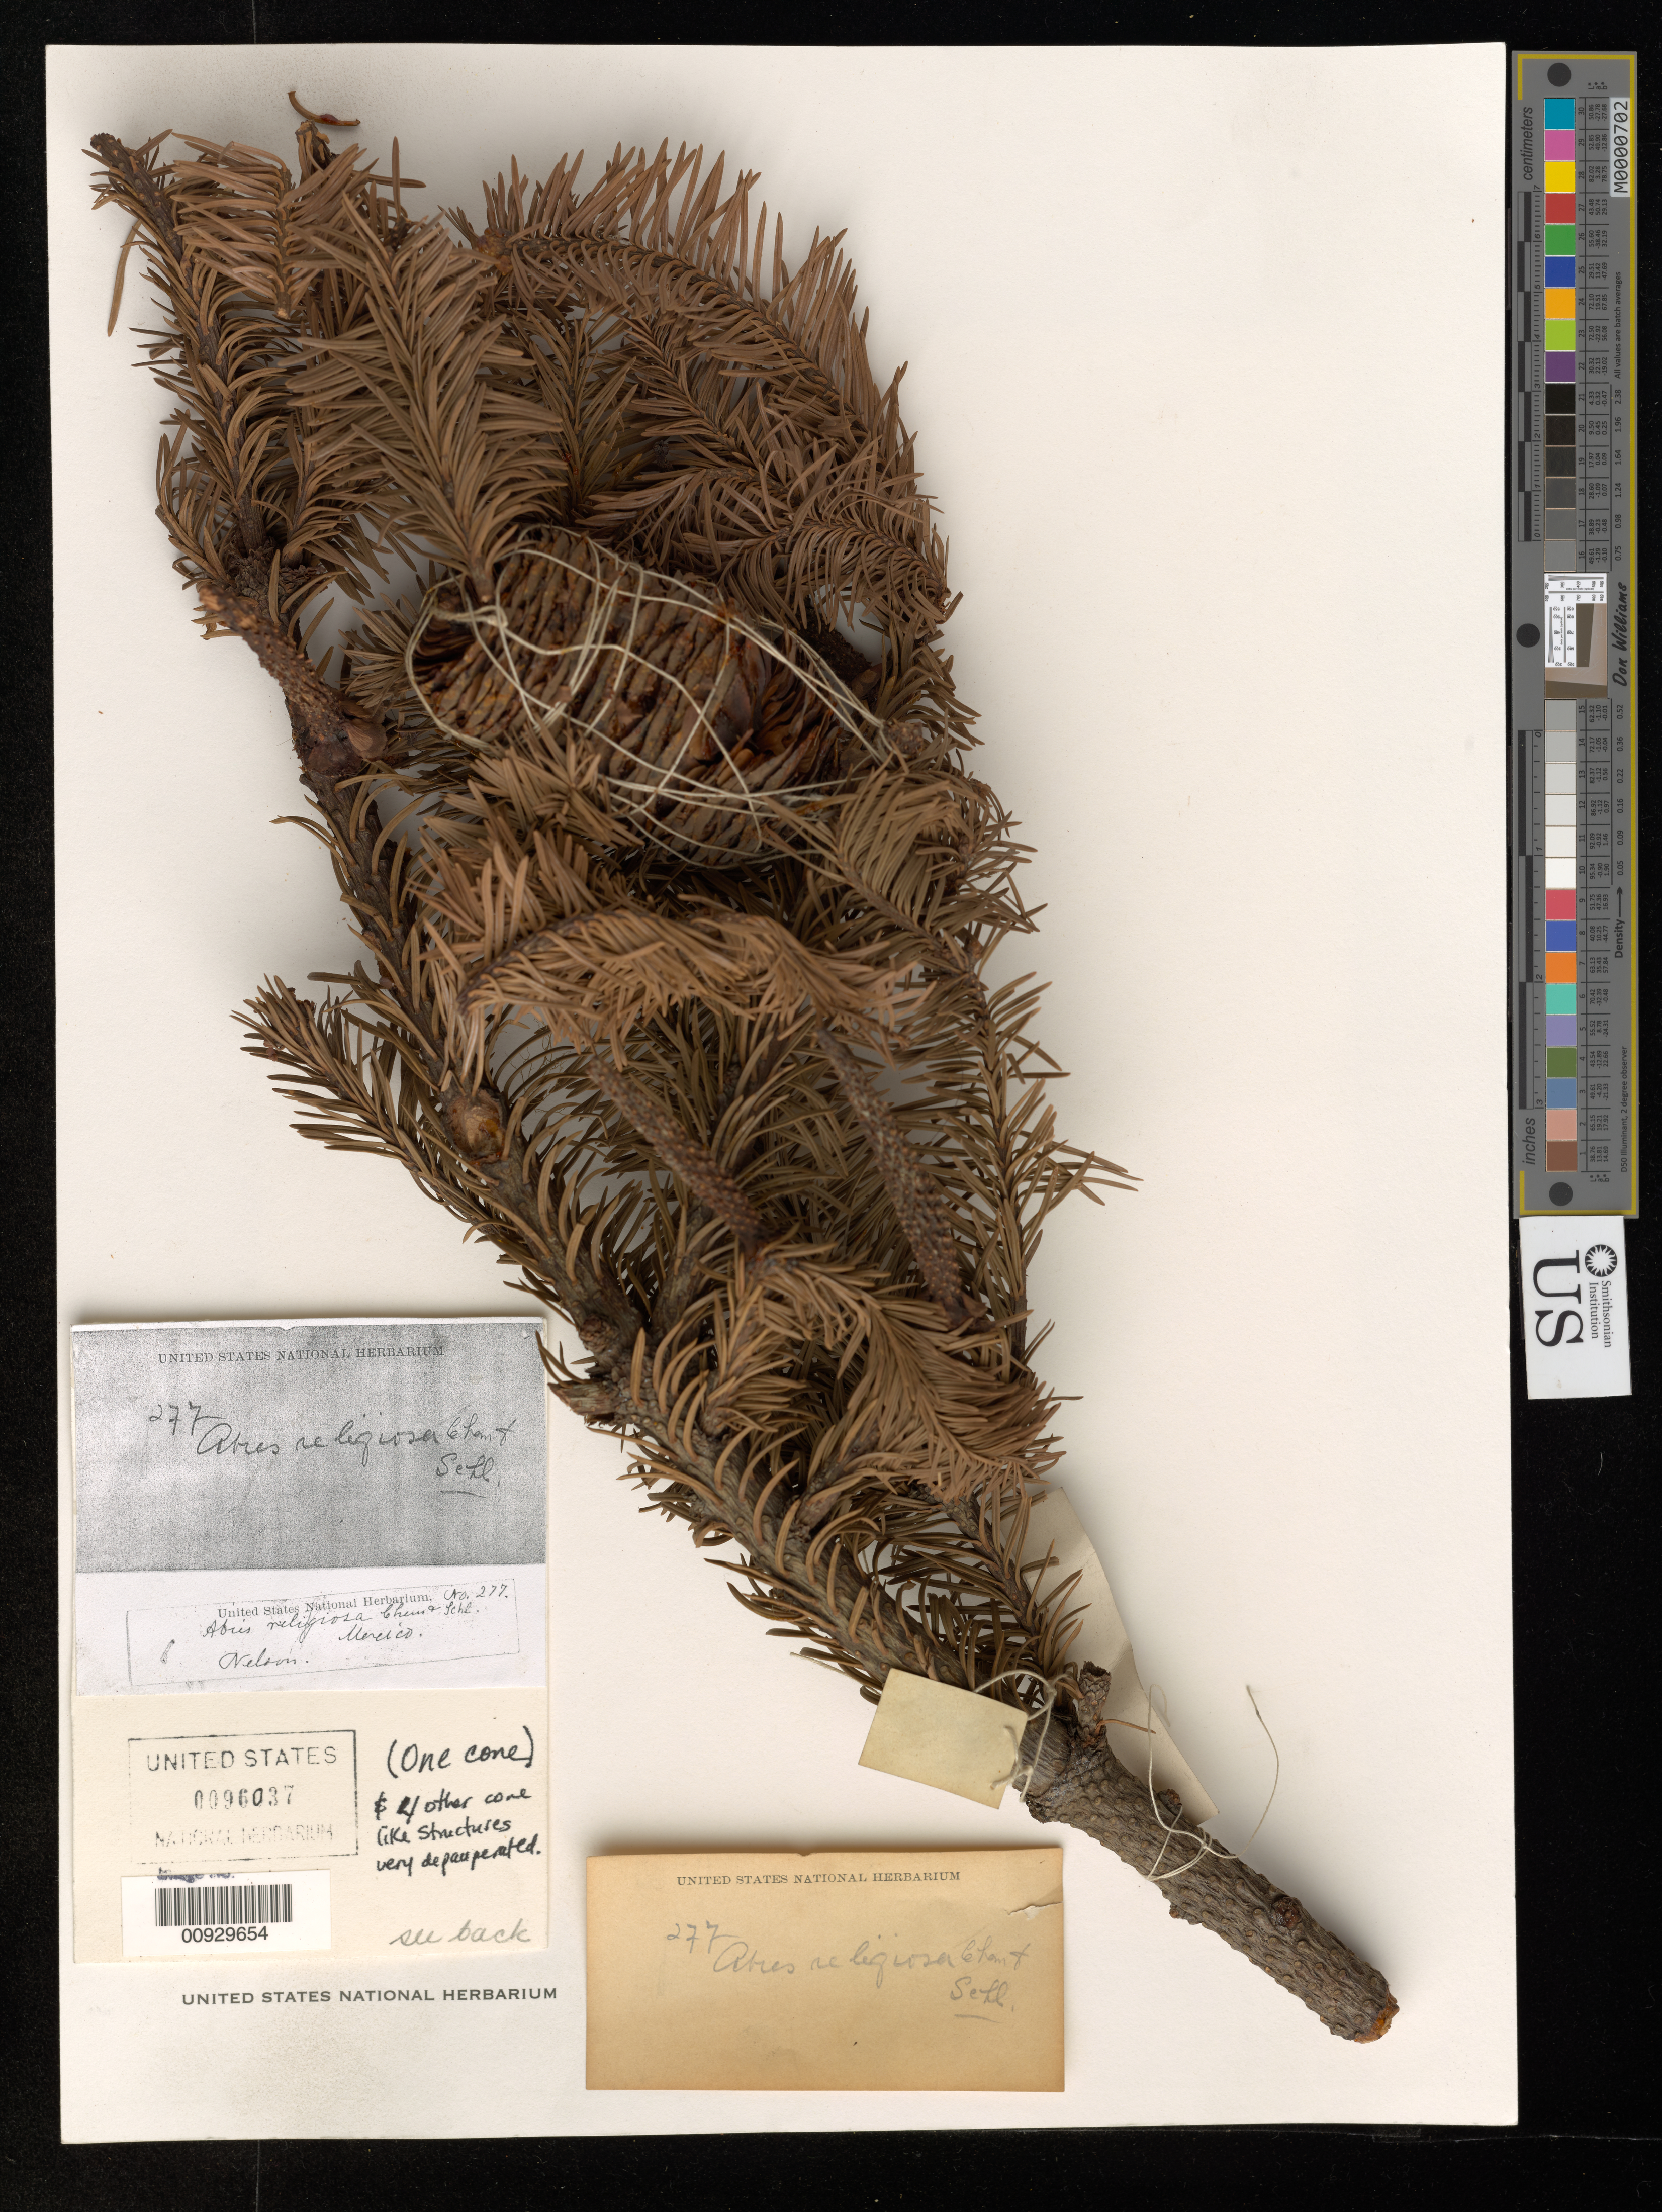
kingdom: Plantae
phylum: Tracheophyta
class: Pinopsida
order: Pinales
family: Pinaceae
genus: Abies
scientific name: Abies religiosa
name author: (Kunth) Schltdl. & Cham.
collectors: E. W. Nelson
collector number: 277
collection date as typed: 18 Mar 1894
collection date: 1894-03-18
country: Mexico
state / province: Puebla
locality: West slope Mt. Orizaba.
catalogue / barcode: US 96037